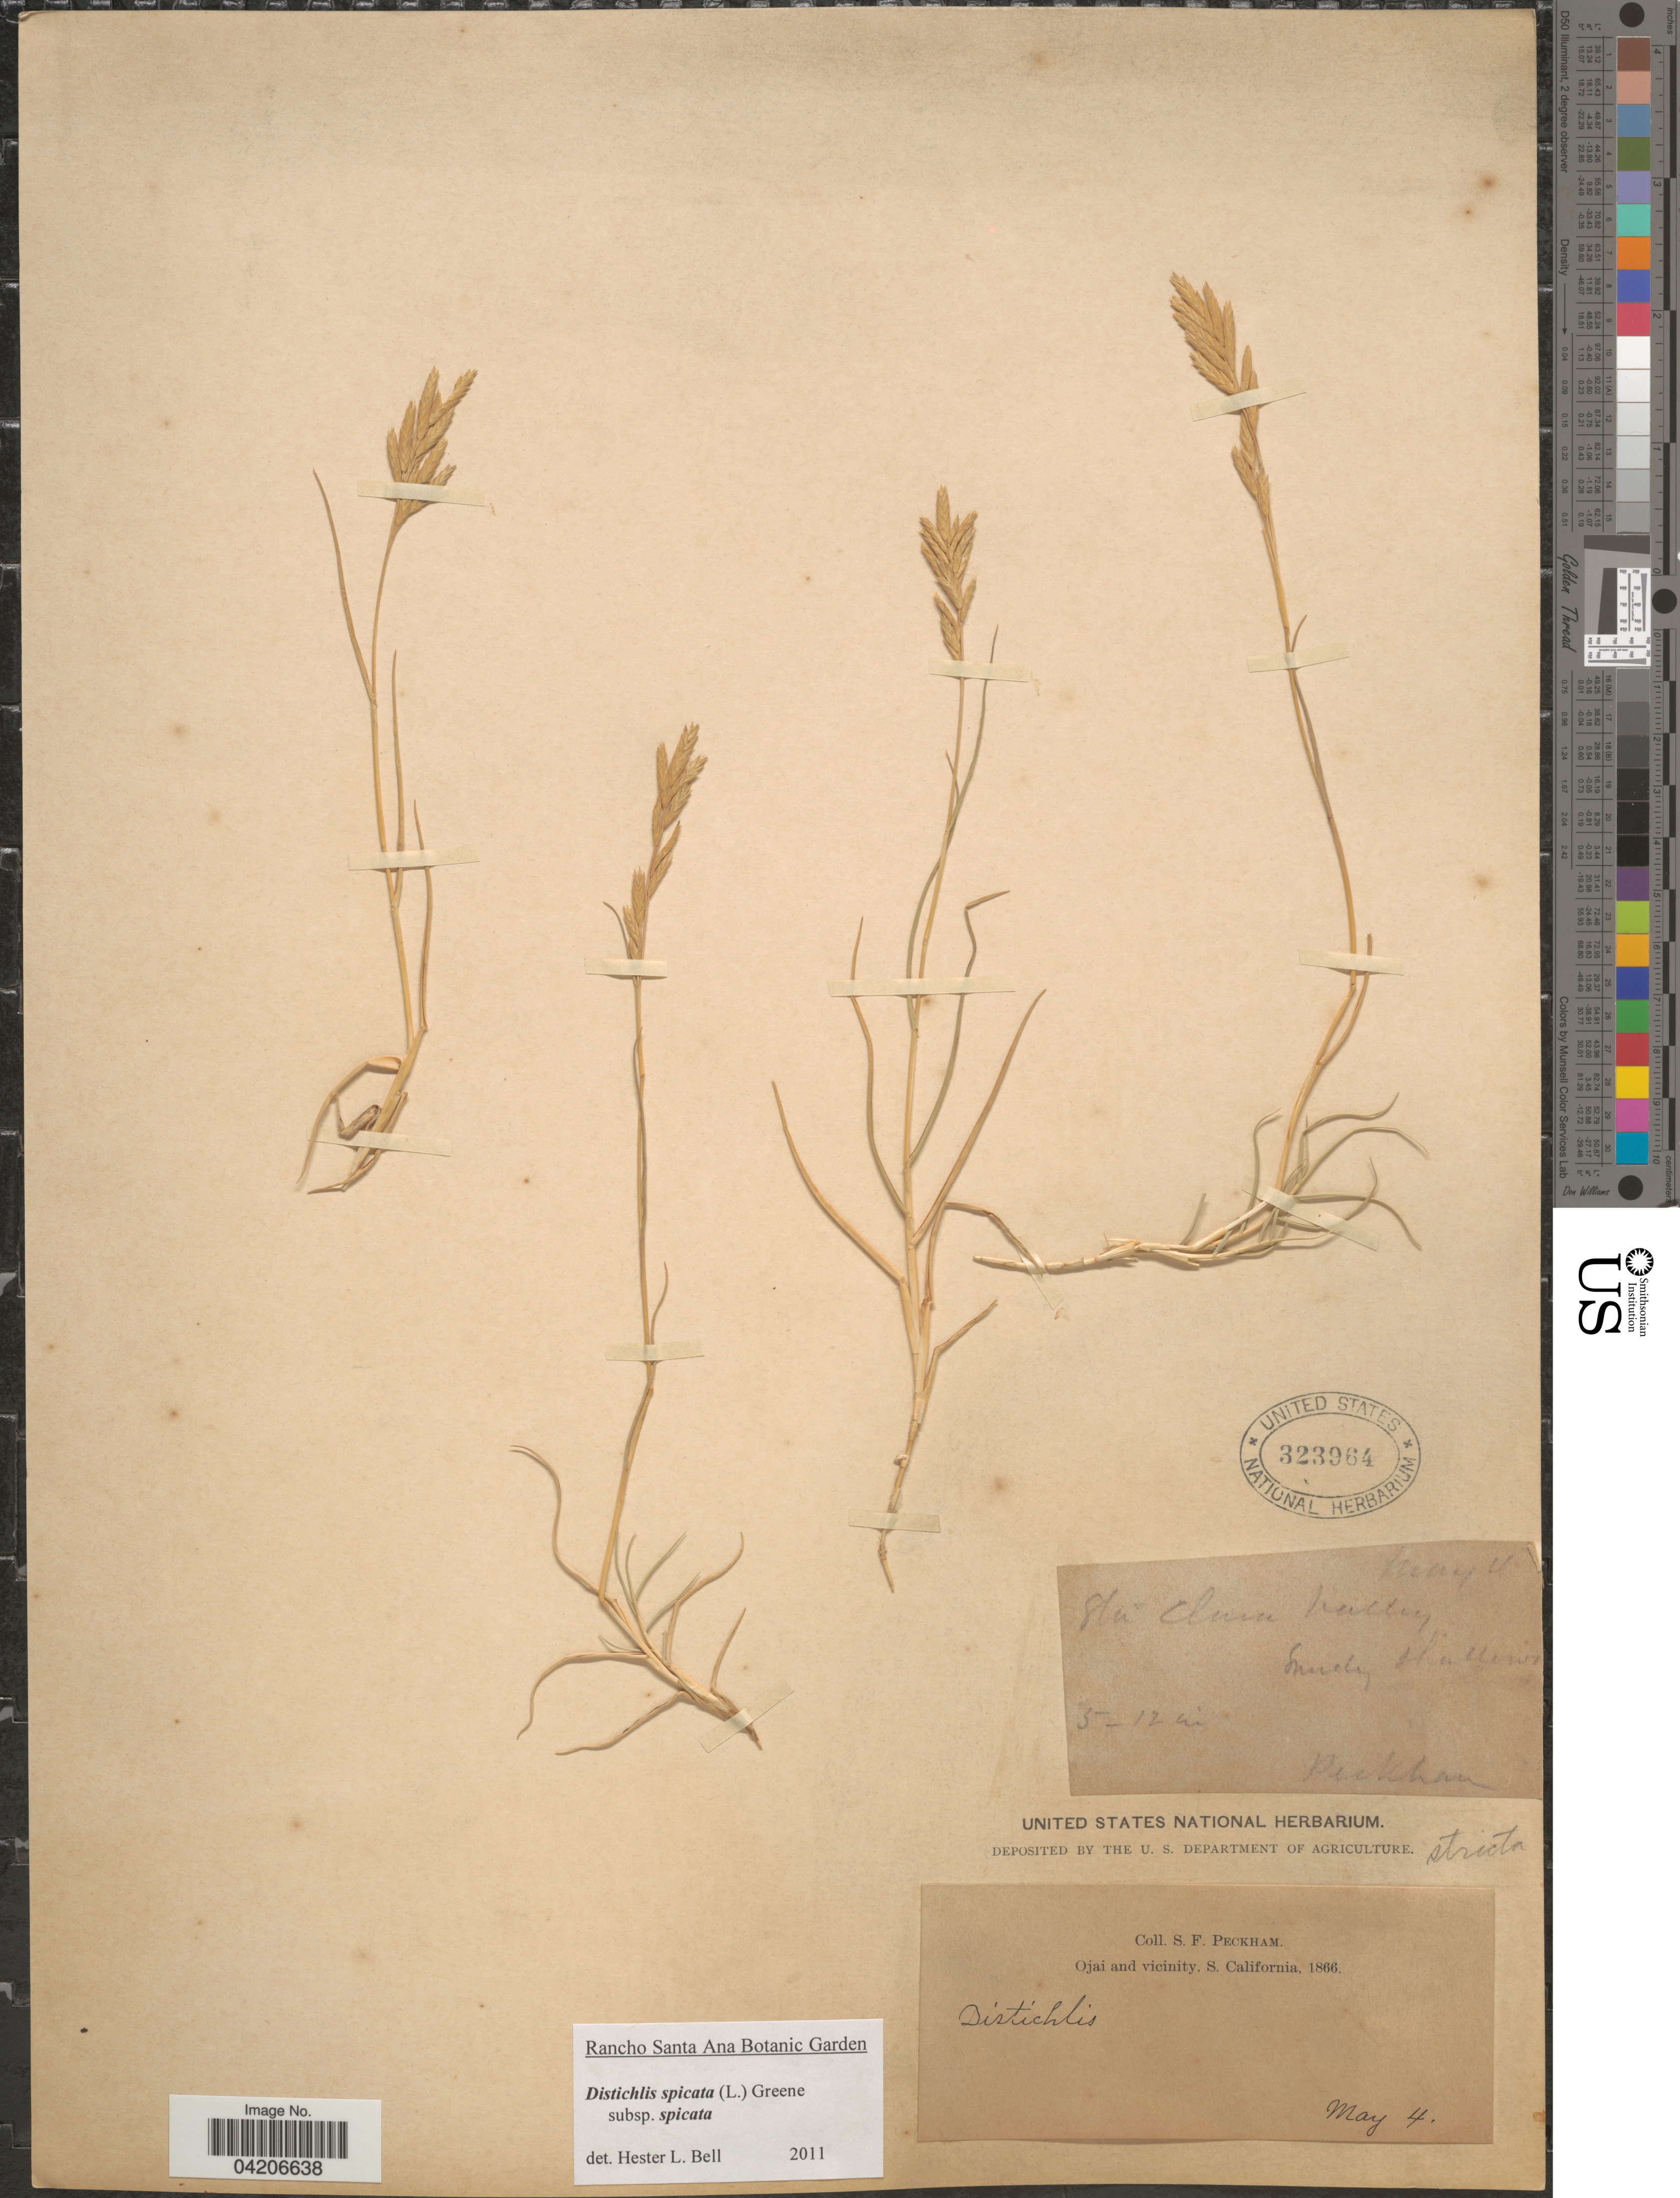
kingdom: Plantae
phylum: Tracheophyta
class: Liliopsida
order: Poales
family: Poaceae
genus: Distichlis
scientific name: Distichlis spicata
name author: (L.) Greene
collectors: S. Peckham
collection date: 1866-05-04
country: United States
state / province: California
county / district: Ventura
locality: Ojai and vicinity, S. California. Sta Clara Valley Sandy shallows.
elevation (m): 5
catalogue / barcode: US 323964